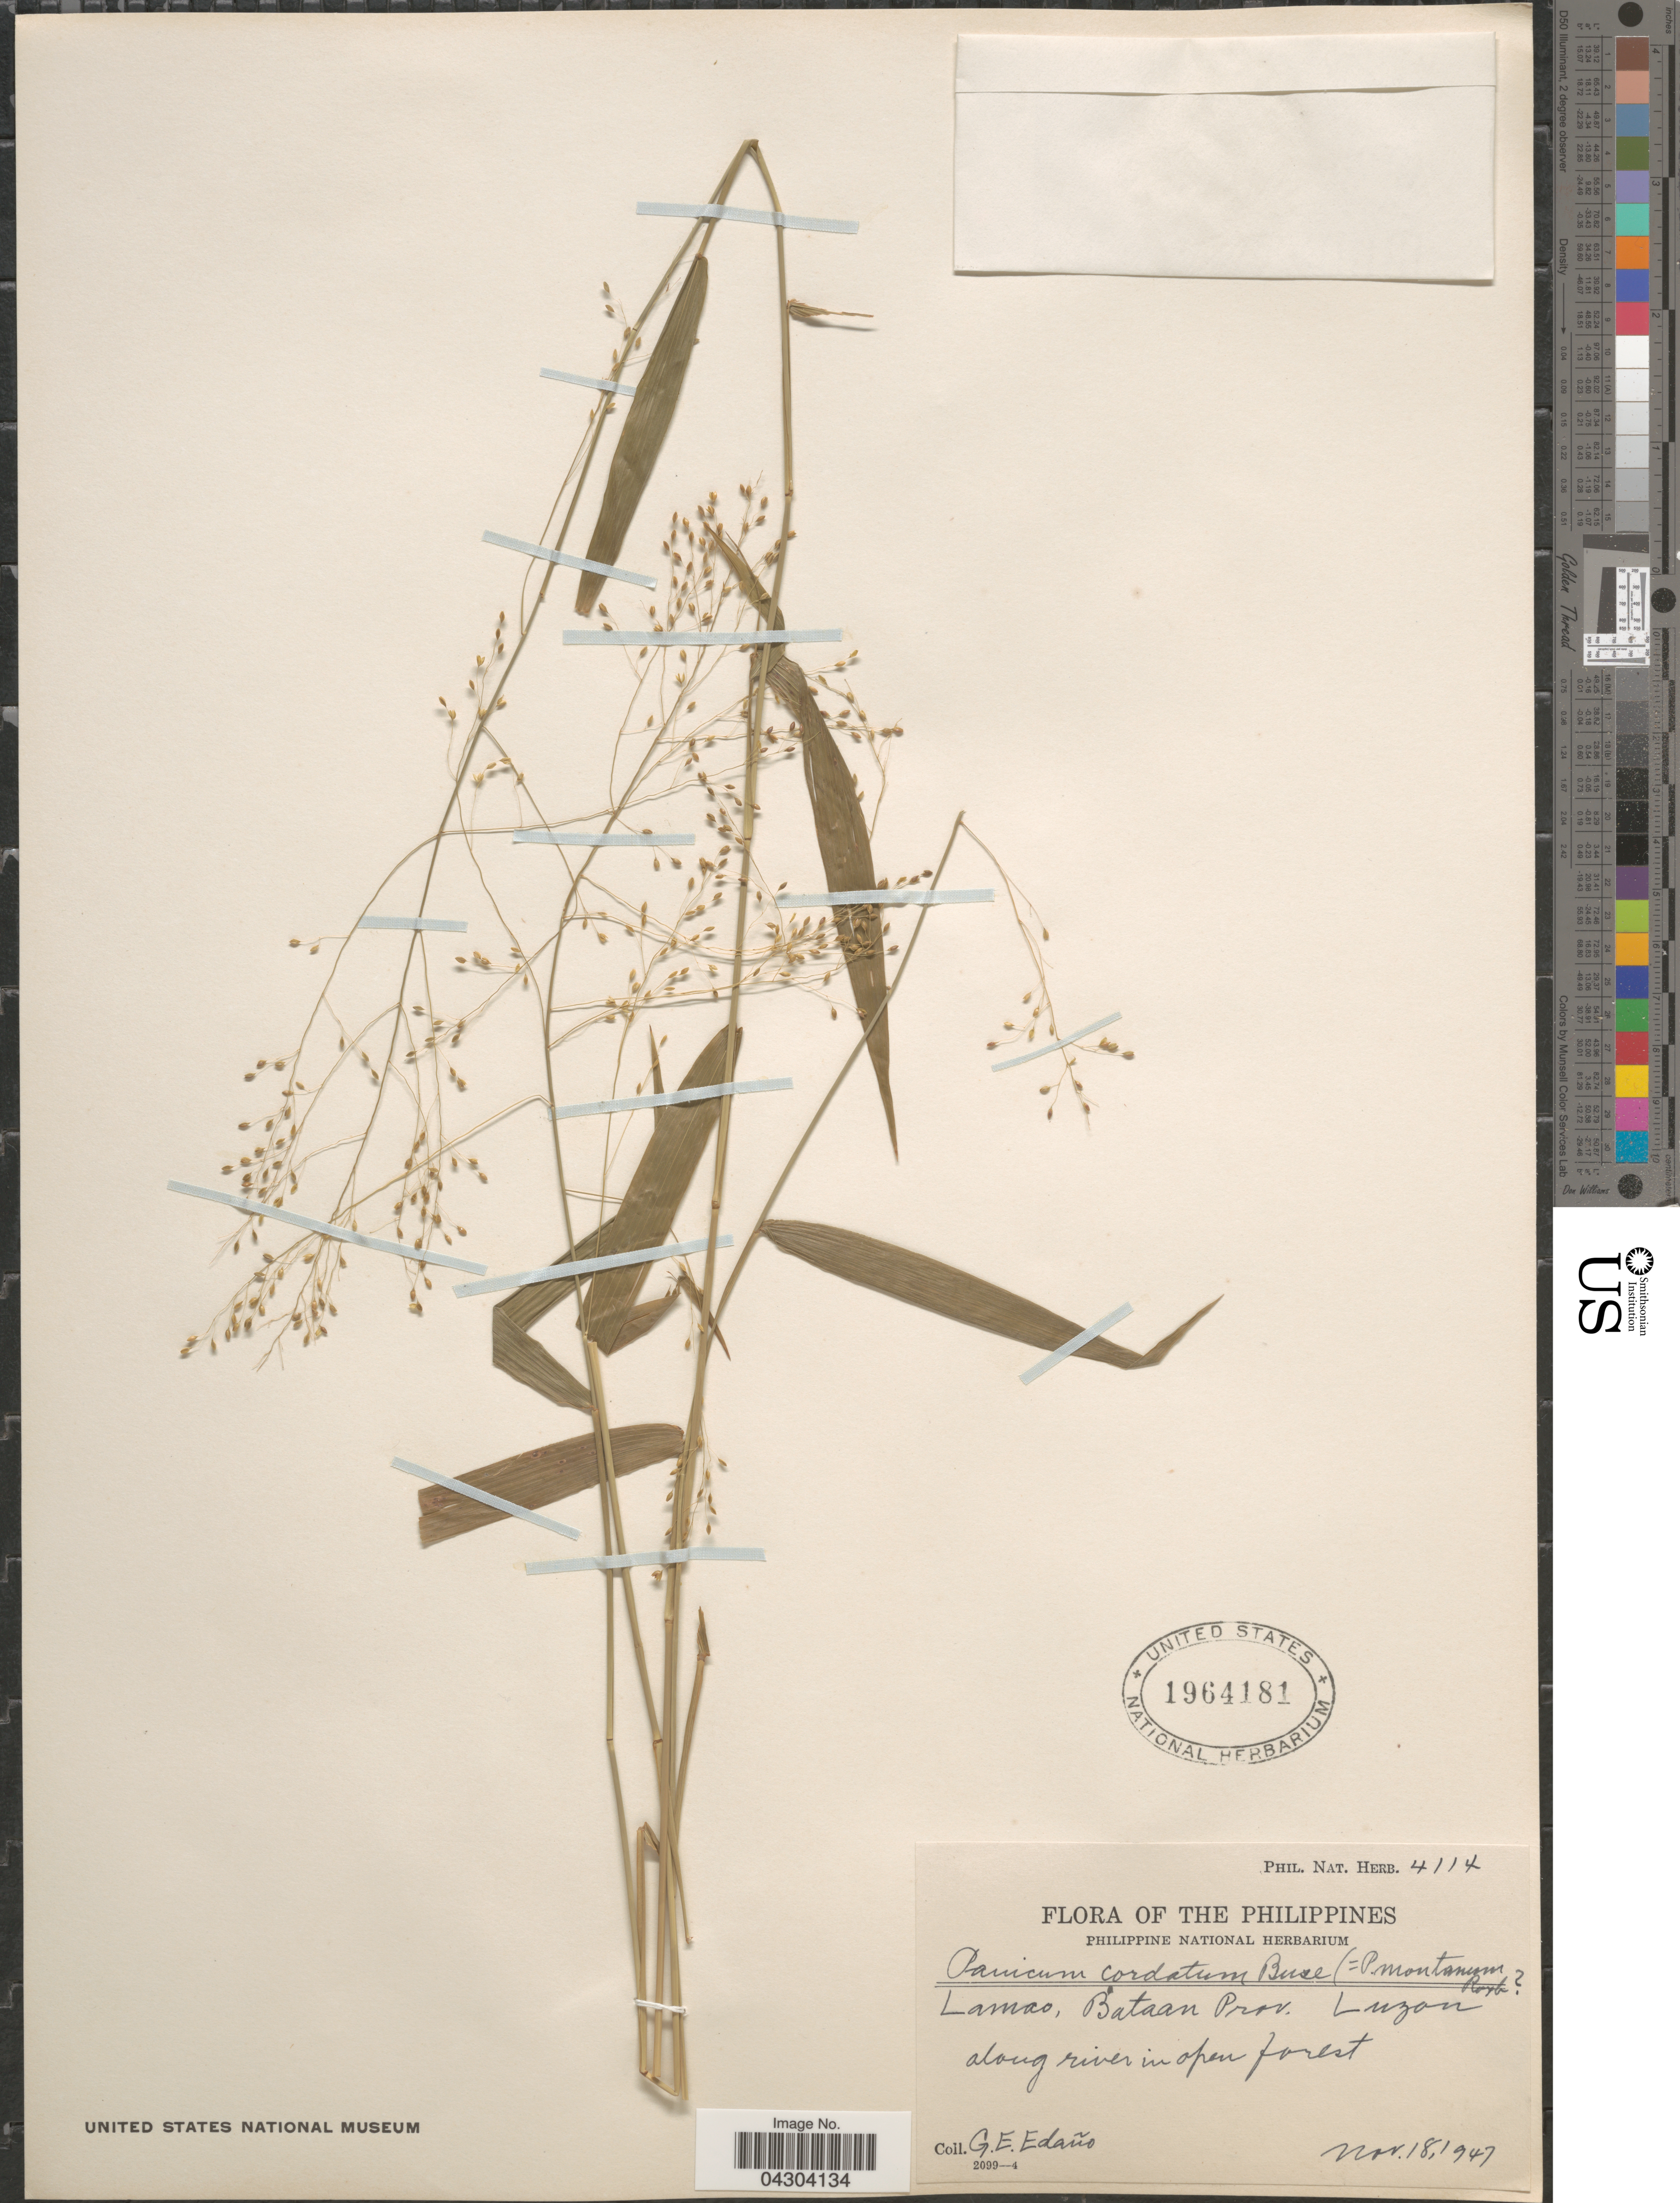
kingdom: Plantae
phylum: Tracheophyta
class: Liliopsida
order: Poales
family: Poaceae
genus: Panicum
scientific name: Panicum notatum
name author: Retz.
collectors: G. E. Edaño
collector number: Phil. Nat. Herb. 4114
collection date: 1947-11-18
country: Philippines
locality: Lamao, Bataan Prov. Luzon.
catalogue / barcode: US 1964181